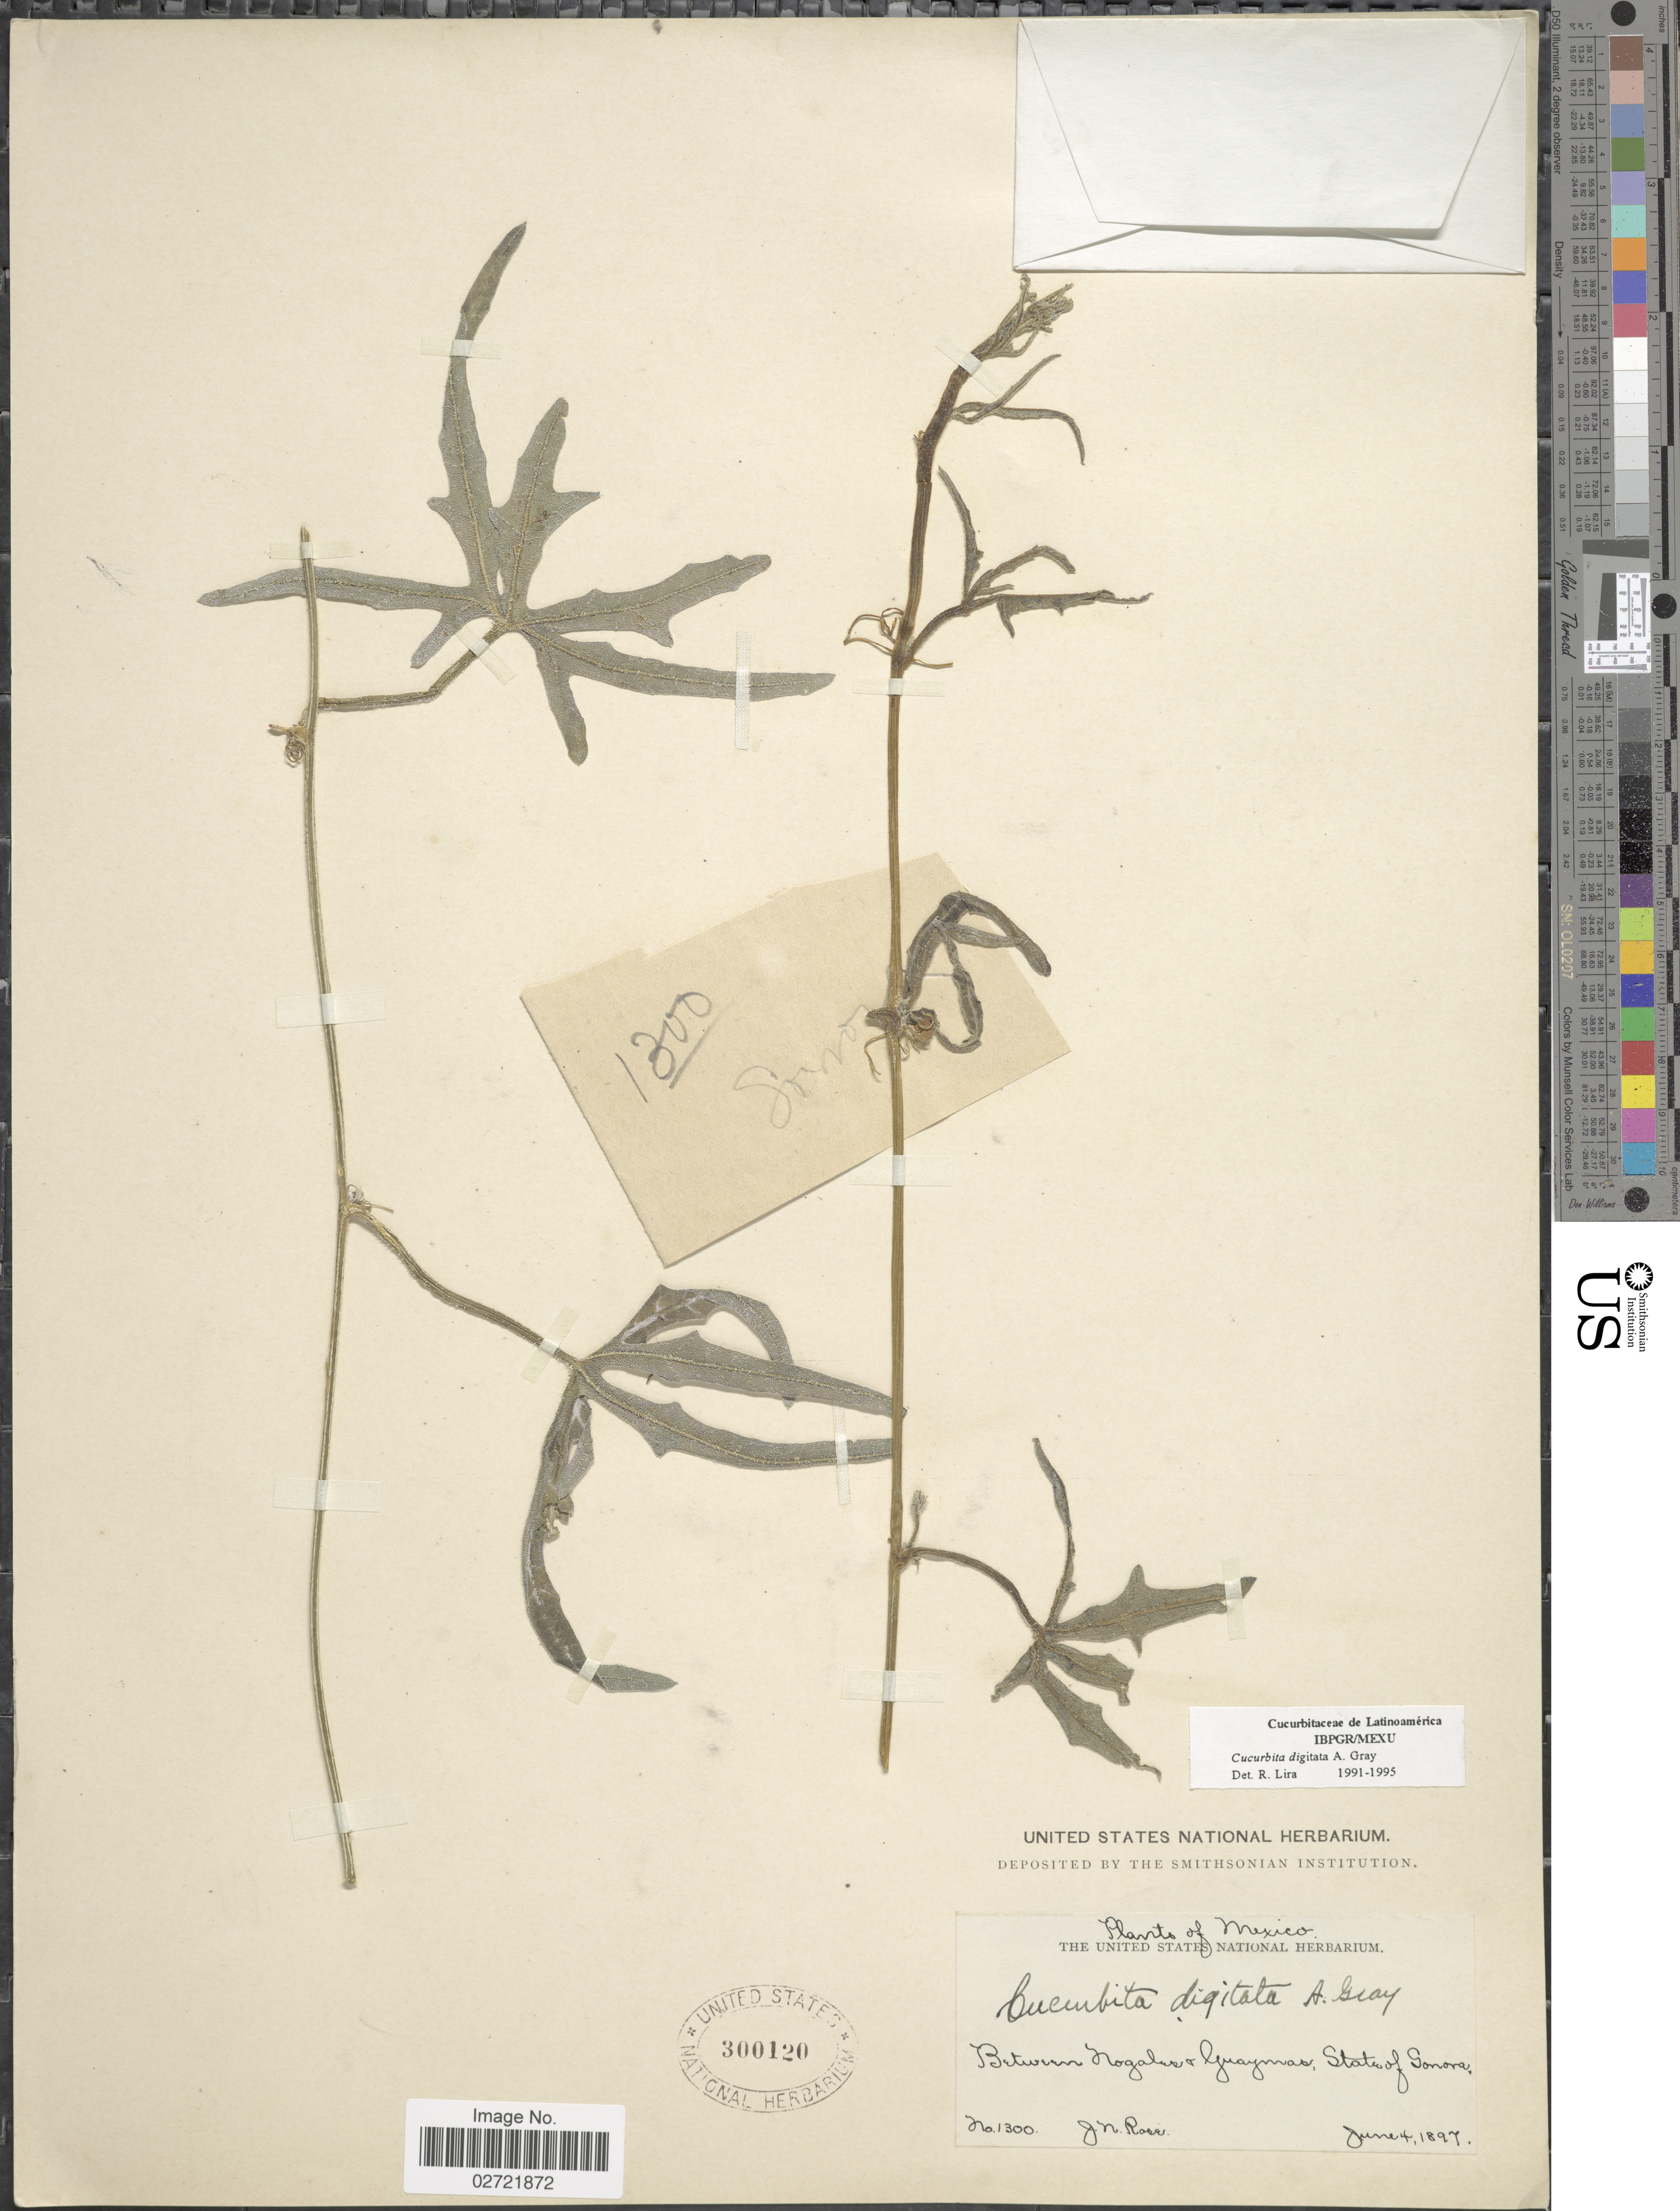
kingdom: Plantae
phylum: Tracheophyta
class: Magnoliopsida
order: Cucurbitales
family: Cucurbitaceae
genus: Cucurbita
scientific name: Cucurbita digitata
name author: A. Gray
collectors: J. N. Rose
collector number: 1300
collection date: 1897-06-04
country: Mexico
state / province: Sonora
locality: Between Nogales + Guaynas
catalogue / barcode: US 300120